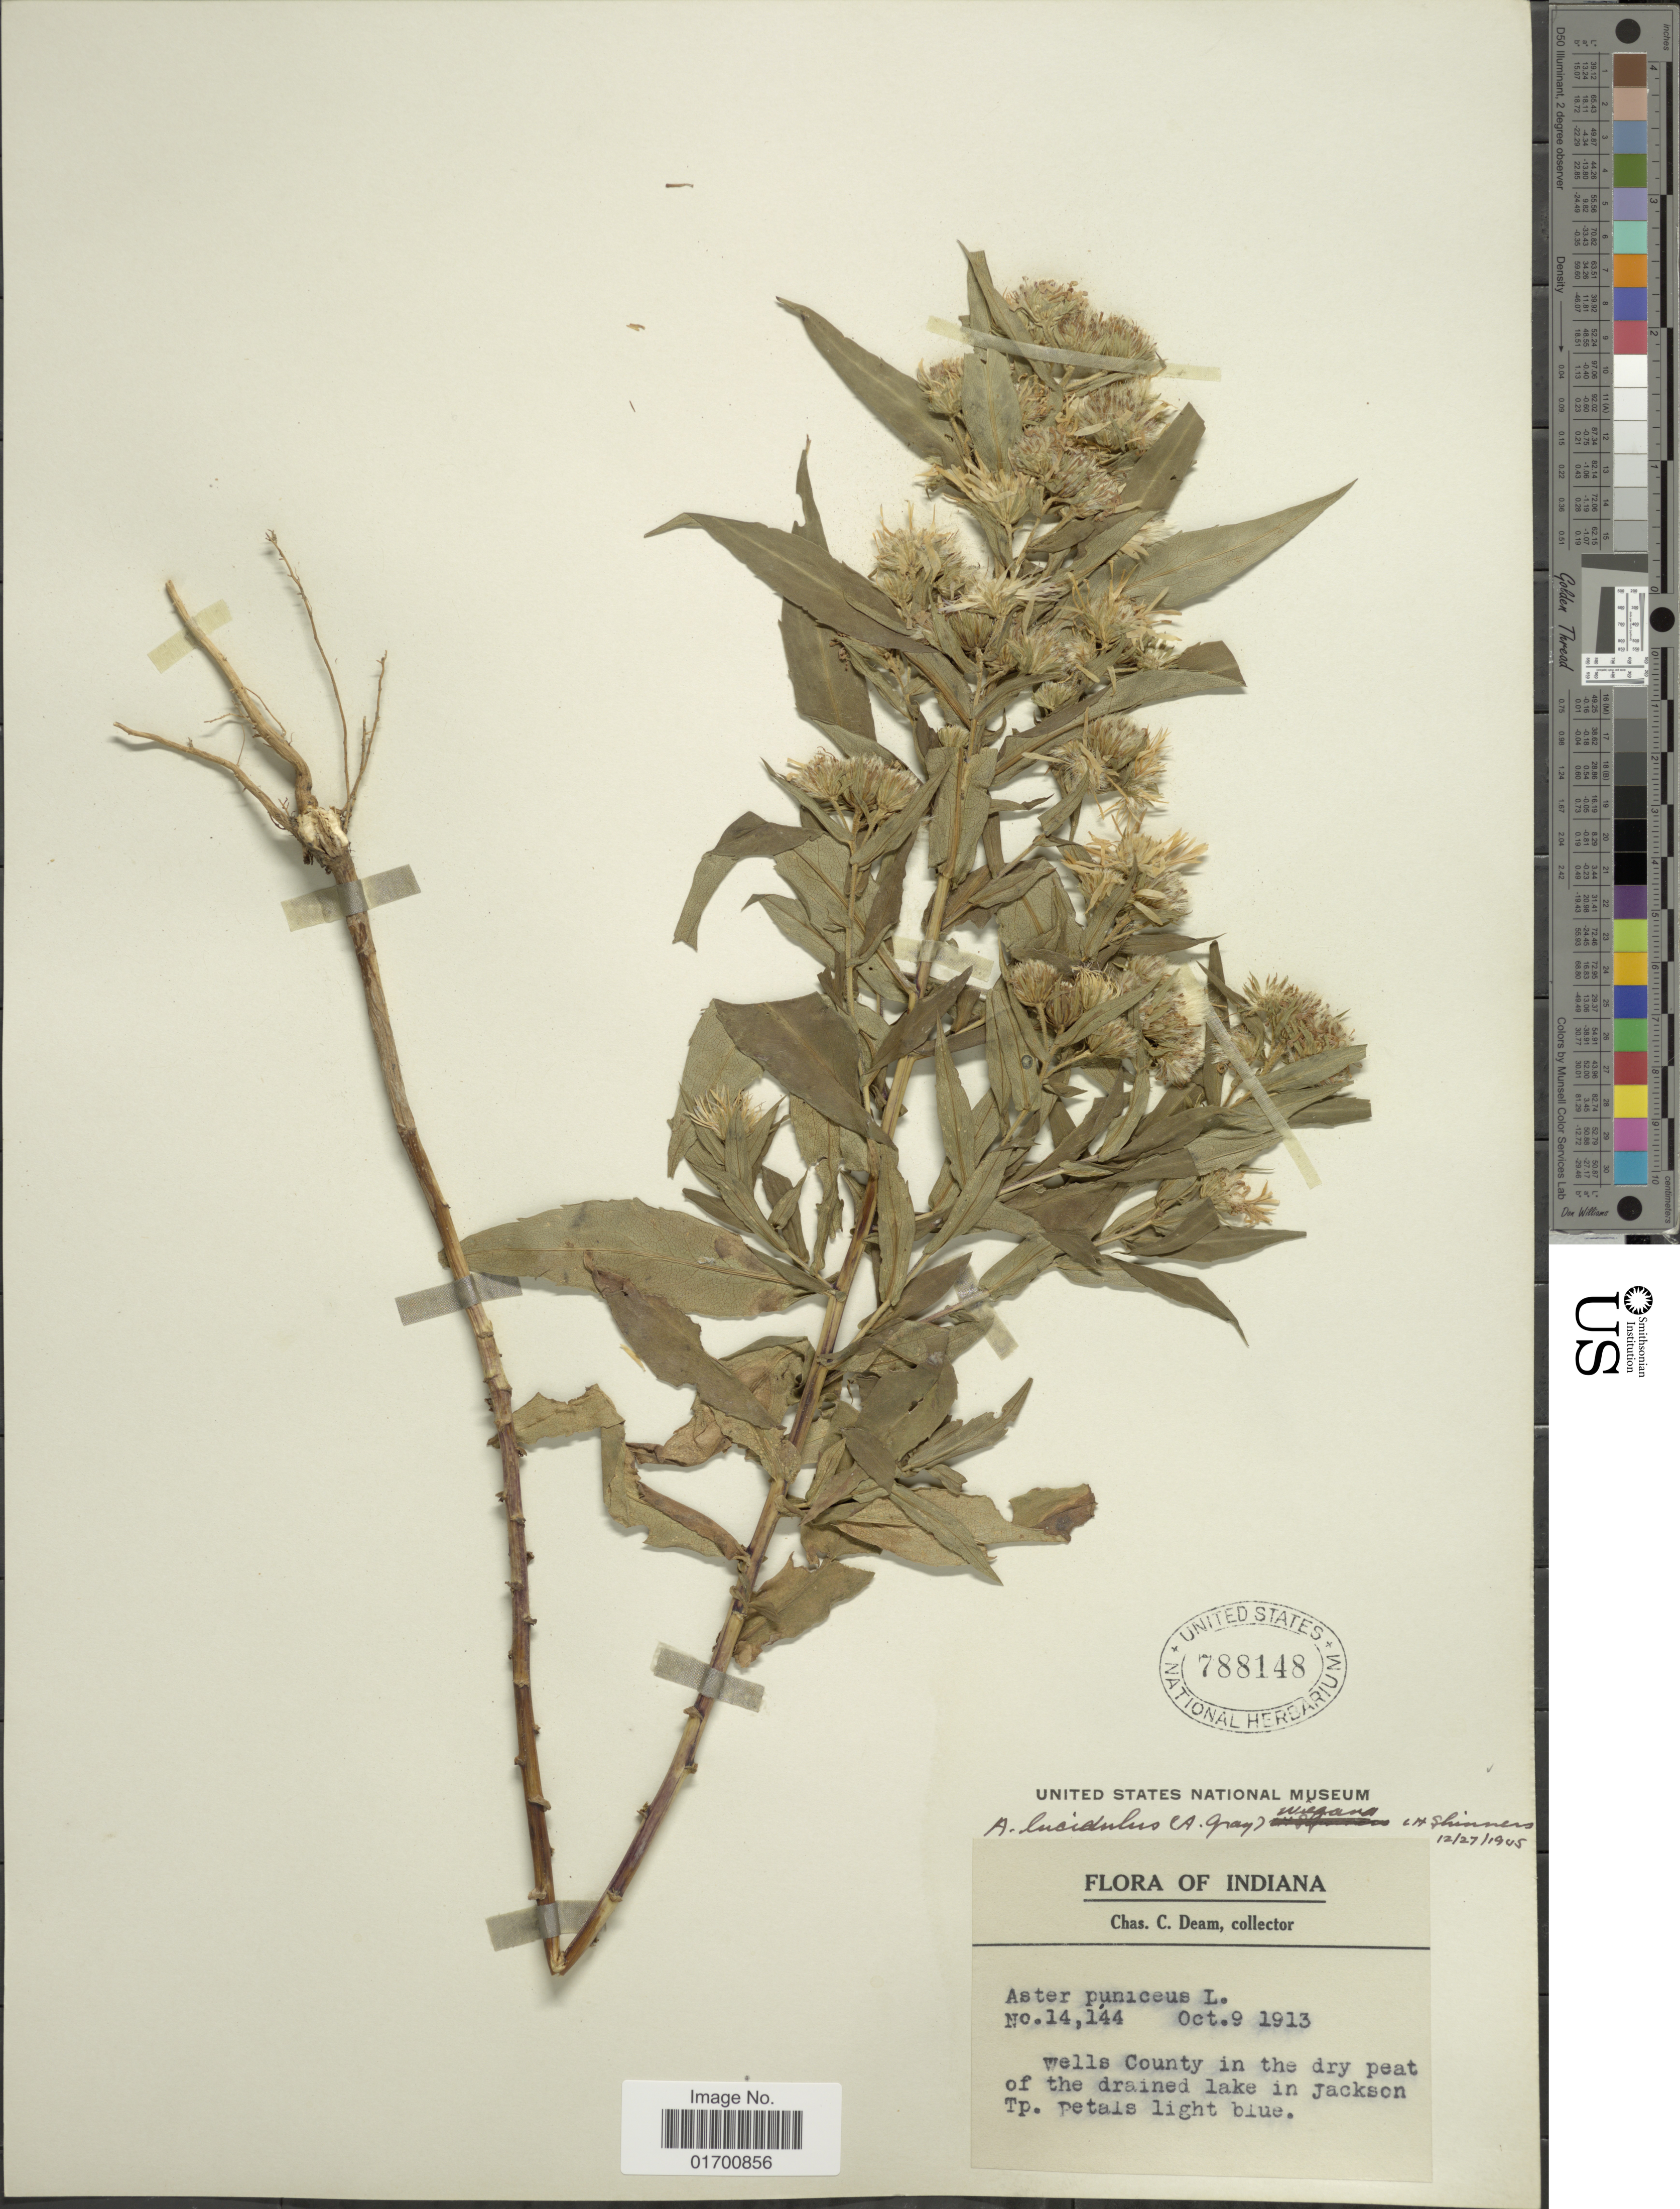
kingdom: Plantae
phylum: Tracheophyta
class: Magnoliopsida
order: Asterales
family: Asteraceae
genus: Symphyotrichum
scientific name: Symphyotrichum firmum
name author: (Nees) G.L. Nesom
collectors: C. C. Deam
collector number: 14144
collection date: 1913-10-09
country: United States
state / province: Indiana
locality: Wells County in the dry peat of the drained Lake in Jackson Tp.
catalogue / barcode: US 788148